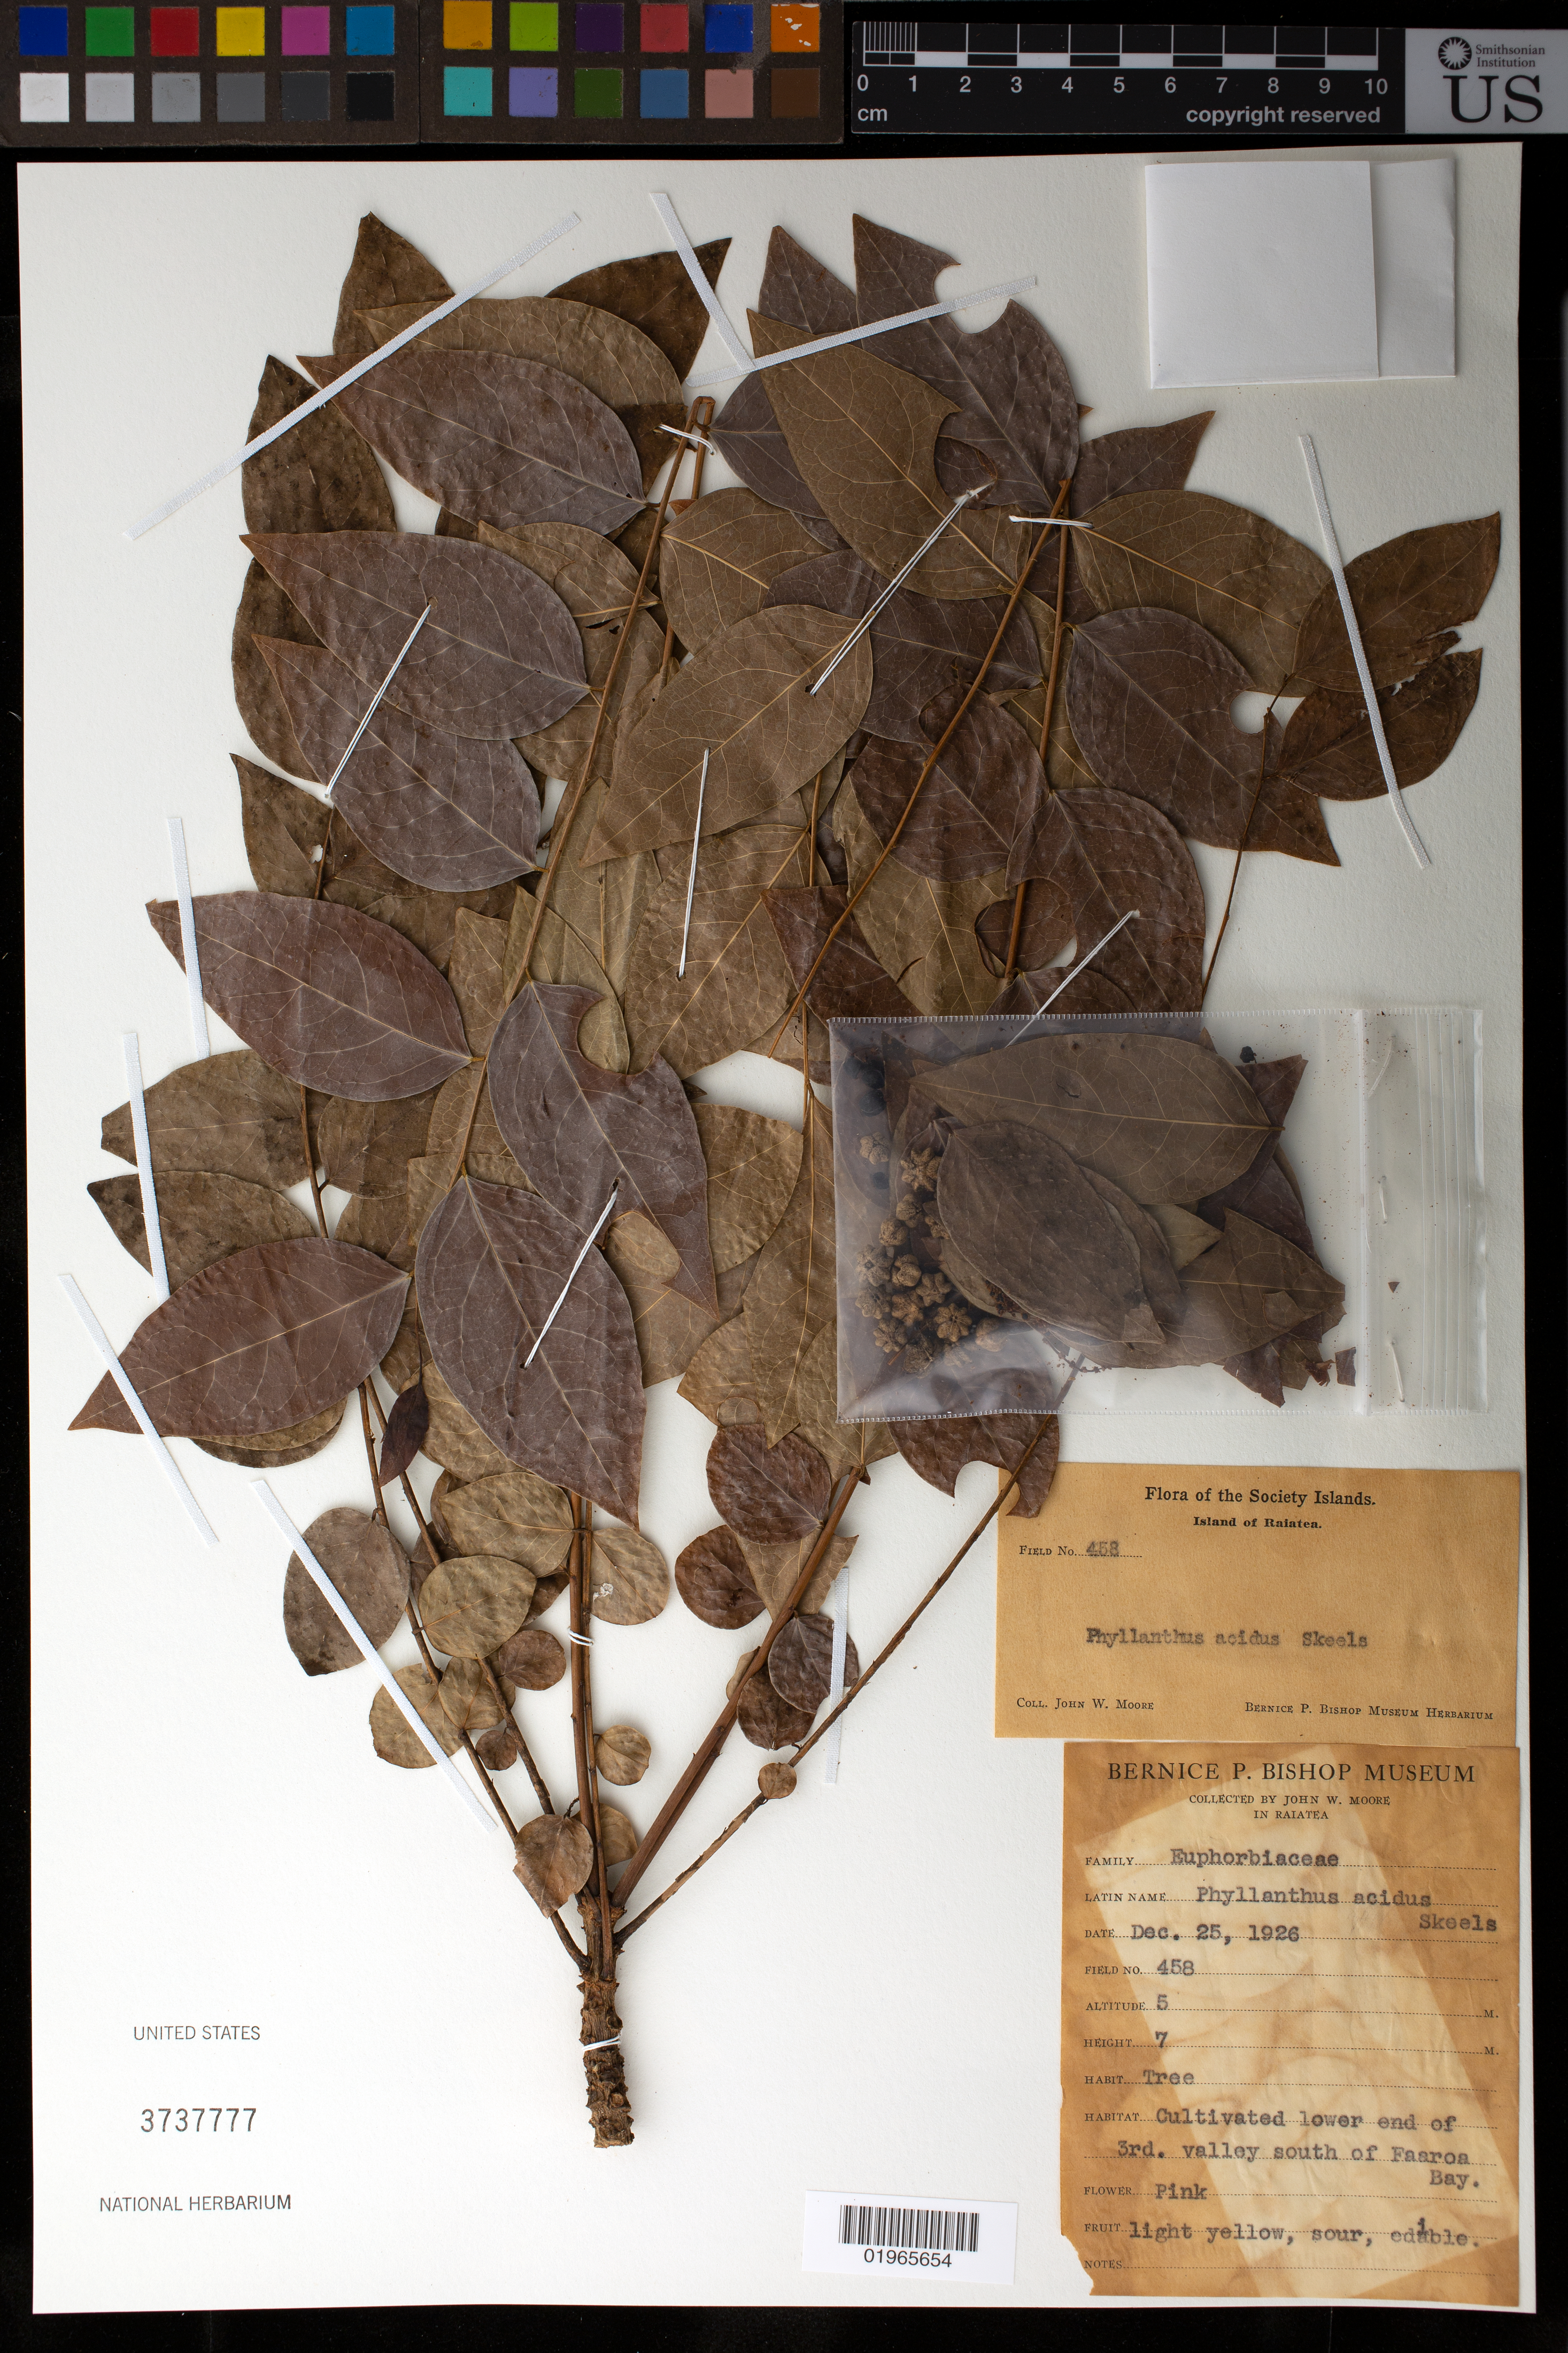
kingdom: Plantae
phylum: Tracheophyta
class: Magnoliopsida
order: Malpighiales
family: Phyllanthaceae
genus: Phyllanthus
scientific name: Phyllanthus acidus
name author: (L.) Skeels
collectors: J. Moore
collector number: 458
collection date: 1926-12-25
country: French Polynesia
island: Raiatea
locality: Island of Raiatea, lower end of 3rd valley south of Faaroa Bay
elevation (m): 5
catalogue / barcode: US 3737777